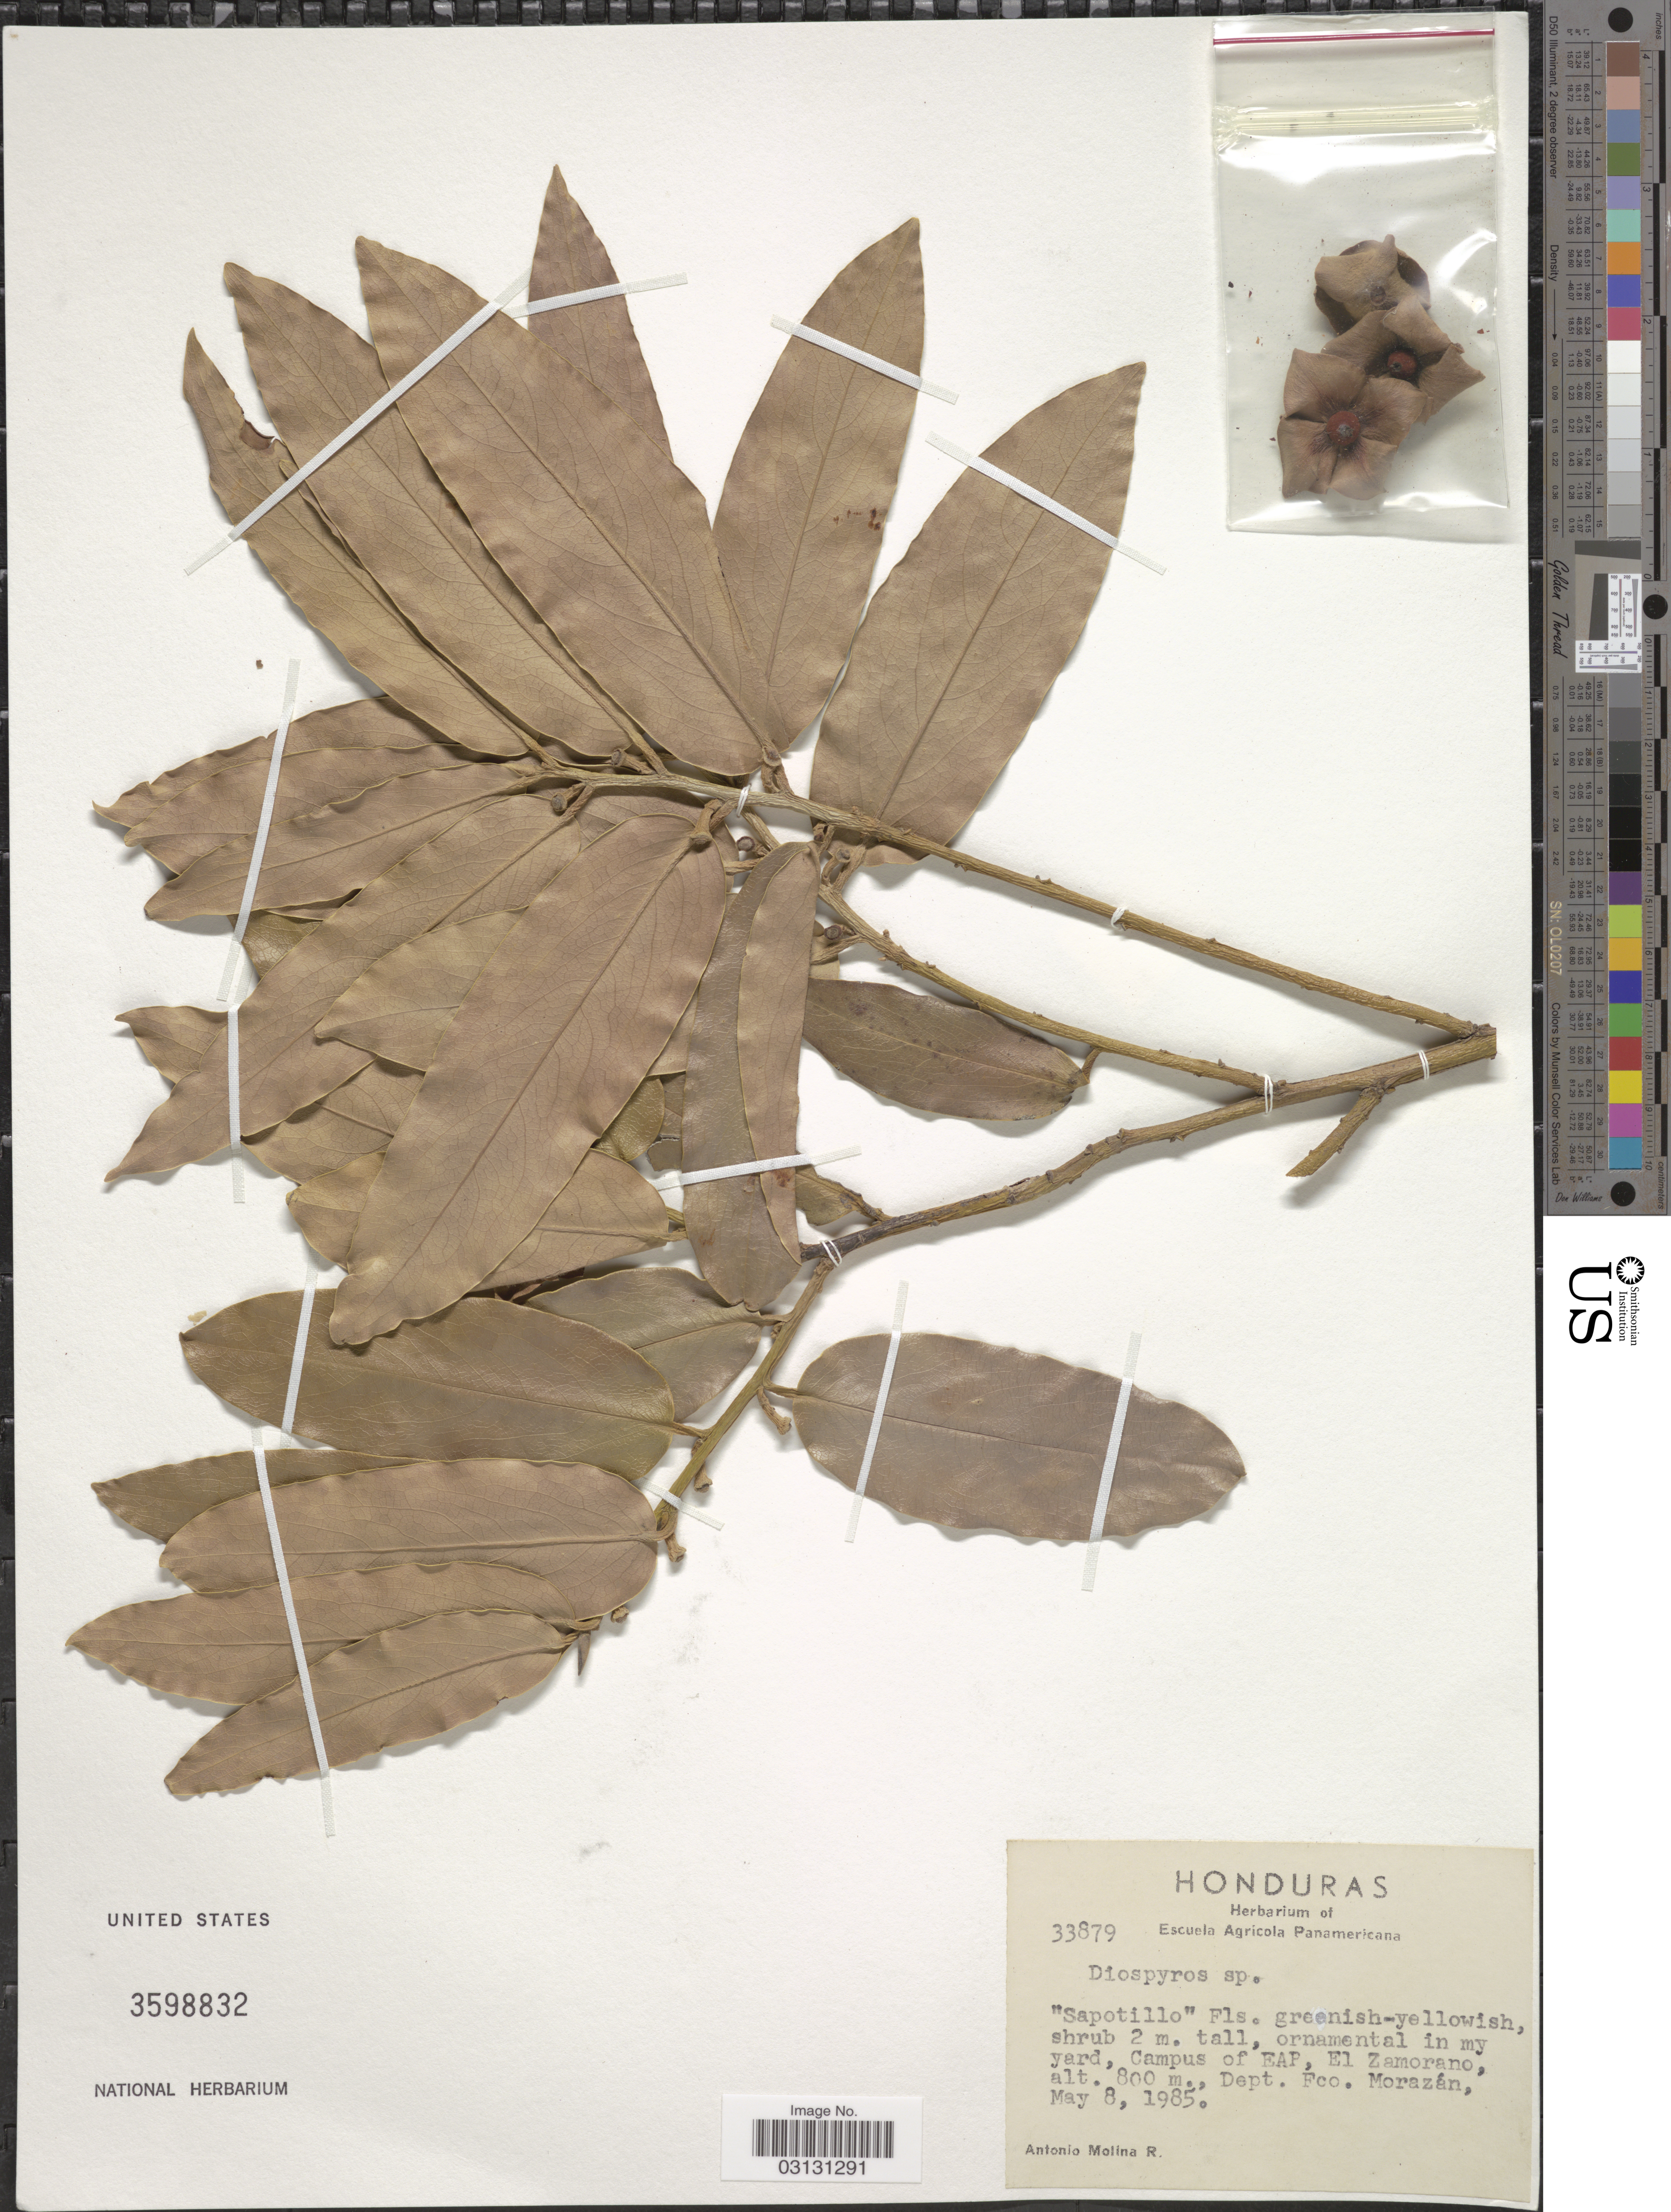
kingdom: Plantae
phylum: Tracheophyta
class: Magnoliopsida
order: Ericales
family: Ebenaceae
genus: Diospyros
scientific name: Diospyros sp.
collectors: A. Molina R.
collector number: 33879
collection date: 1985-05-08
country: Honduras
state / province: Fco. Morazán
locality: Ornamental in my yard, Campus of EAP, El Zamorano, Dept. Fco. Morazán.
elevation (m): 800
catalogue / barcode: US 3598832